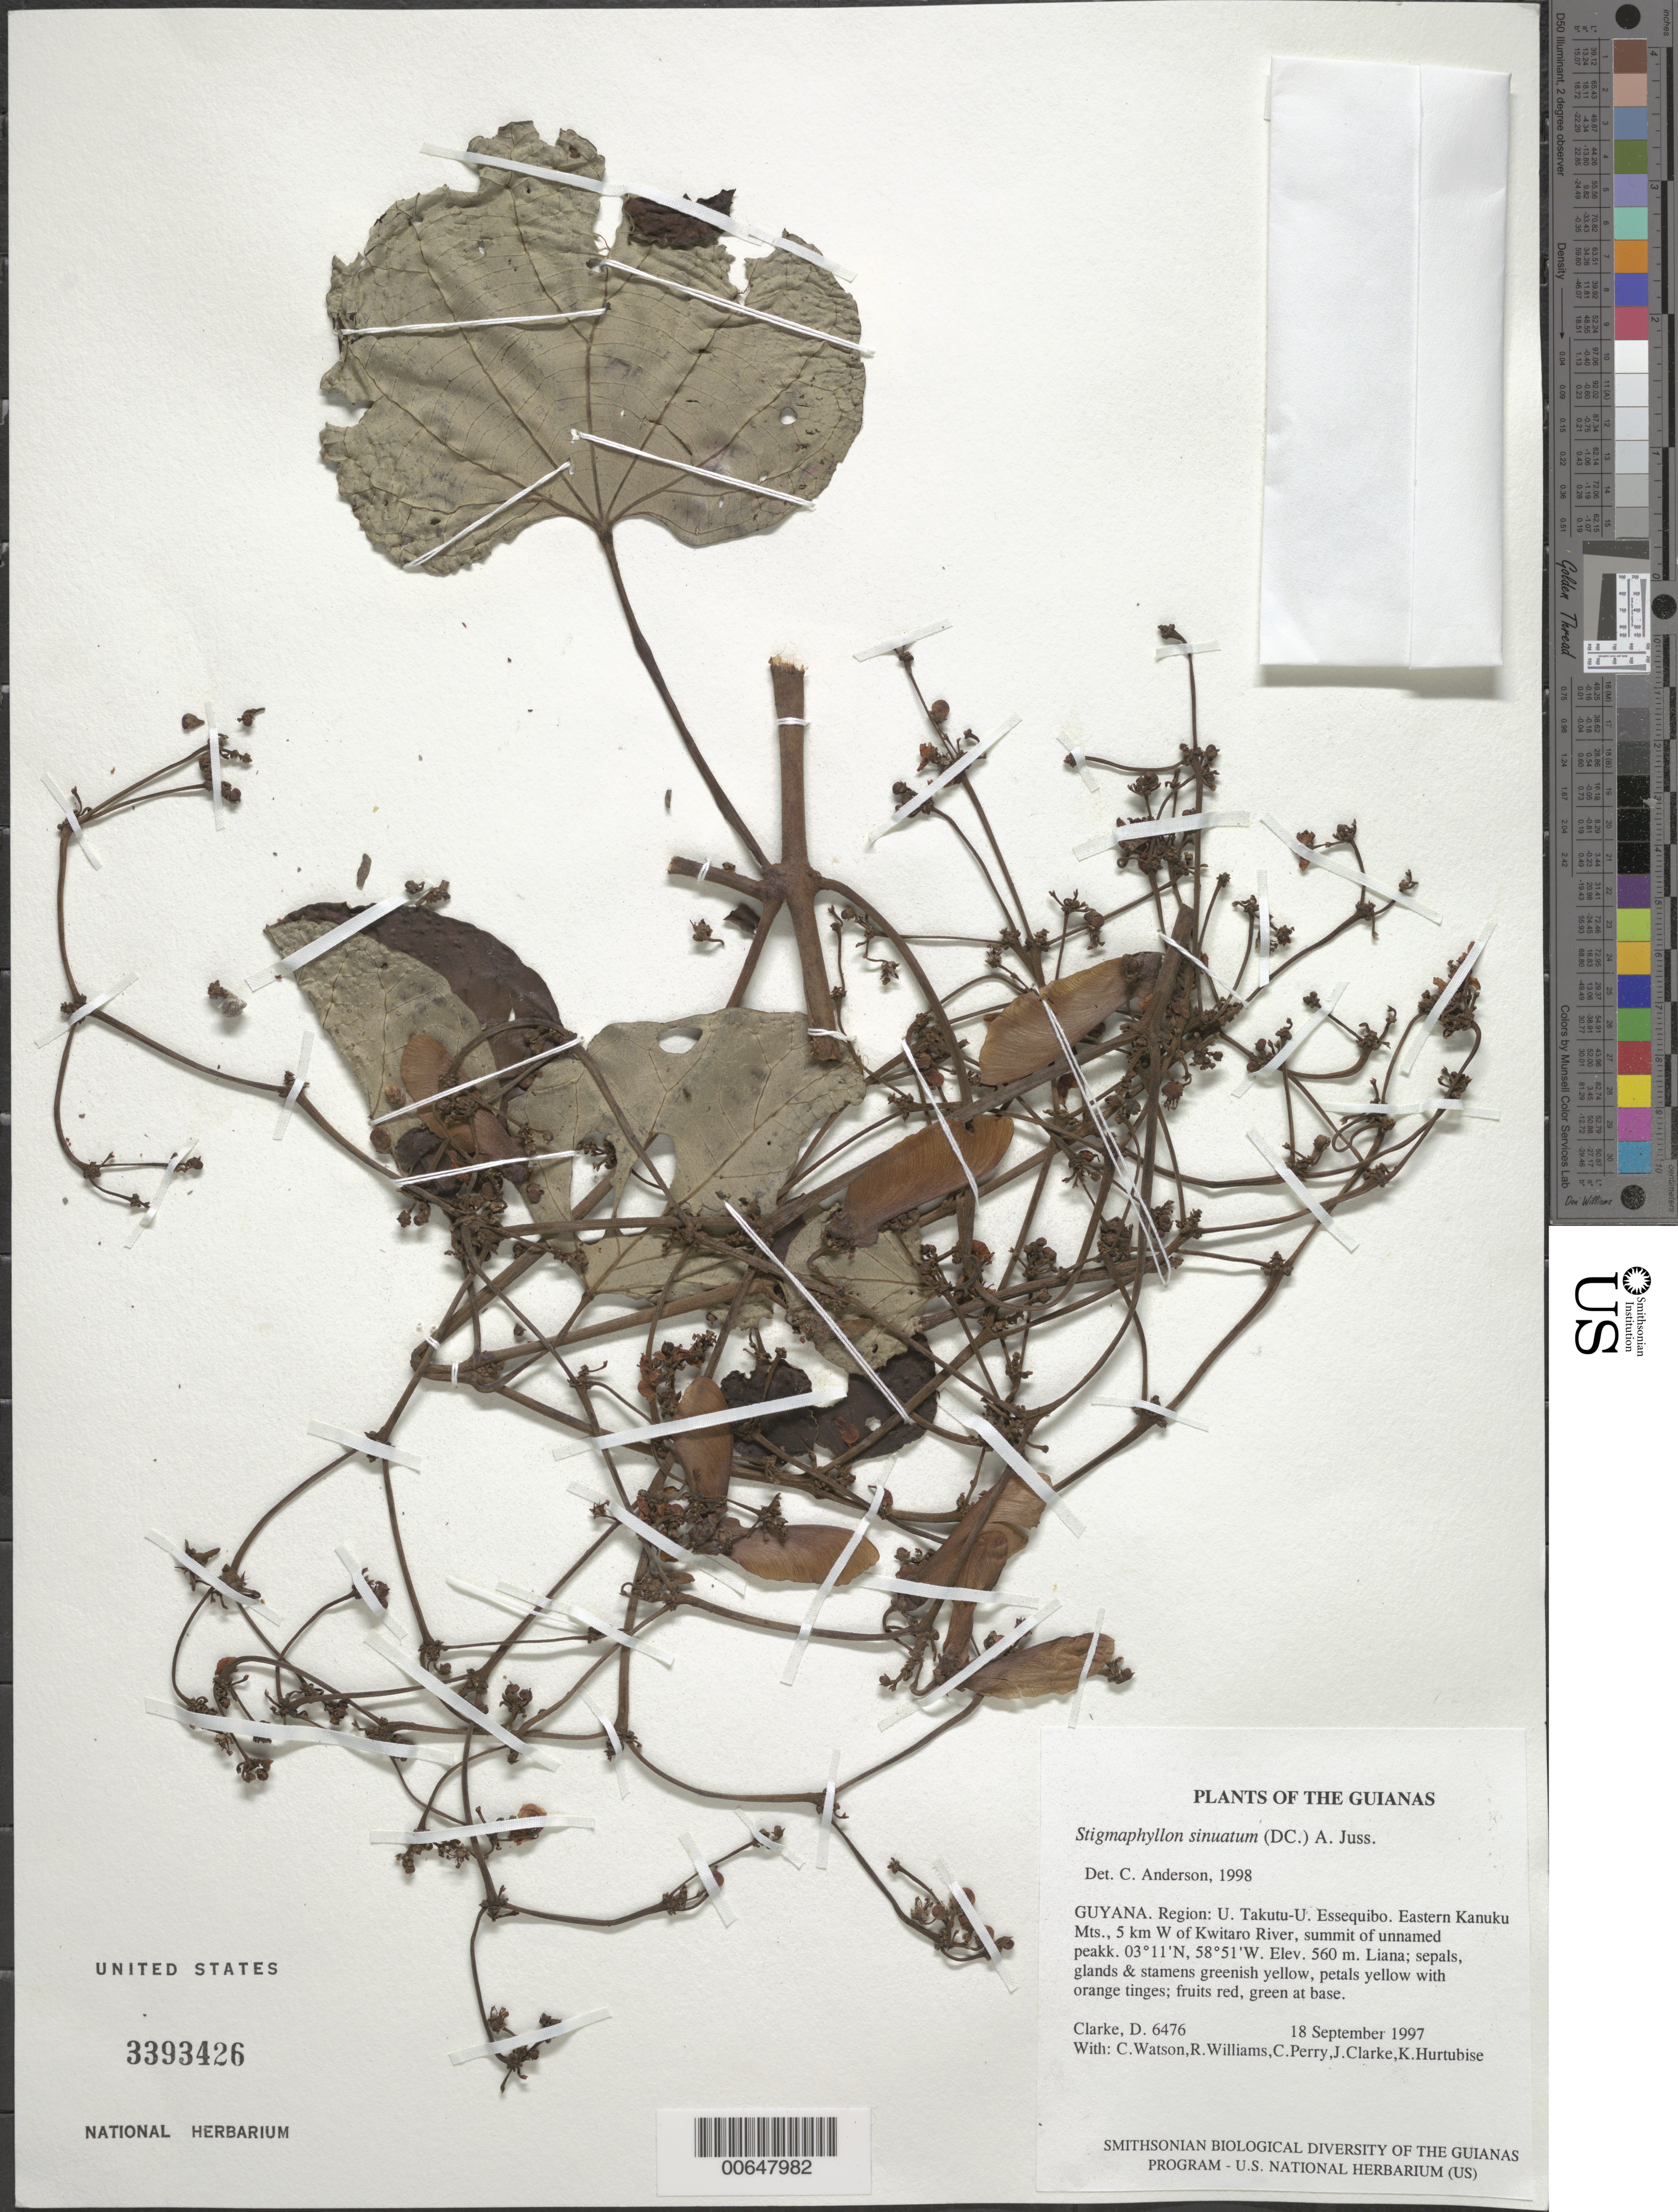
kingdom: Plantae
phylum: Tracheophyta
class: Magnoliopsida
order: Malpighiales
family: Malpighiaceae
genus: Stigmaphyllon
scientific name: Stigmaphyllon sinuatum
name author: (DC.) A. Juss.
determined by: Anderson, C.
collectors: H. D. Clarke, C. Watson, R. Williams, C. Perry, J. Clarke & K. Hurtubise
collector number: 6476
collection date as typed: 18 September 1997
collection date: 1997-09-18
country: Guyana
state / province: U. Takutu-U. Essequibo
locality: Eastern Kanuku Mts., 5 km W of Kwitaro River, summit of unnamed peak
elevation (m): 560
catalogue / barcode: US 3393426